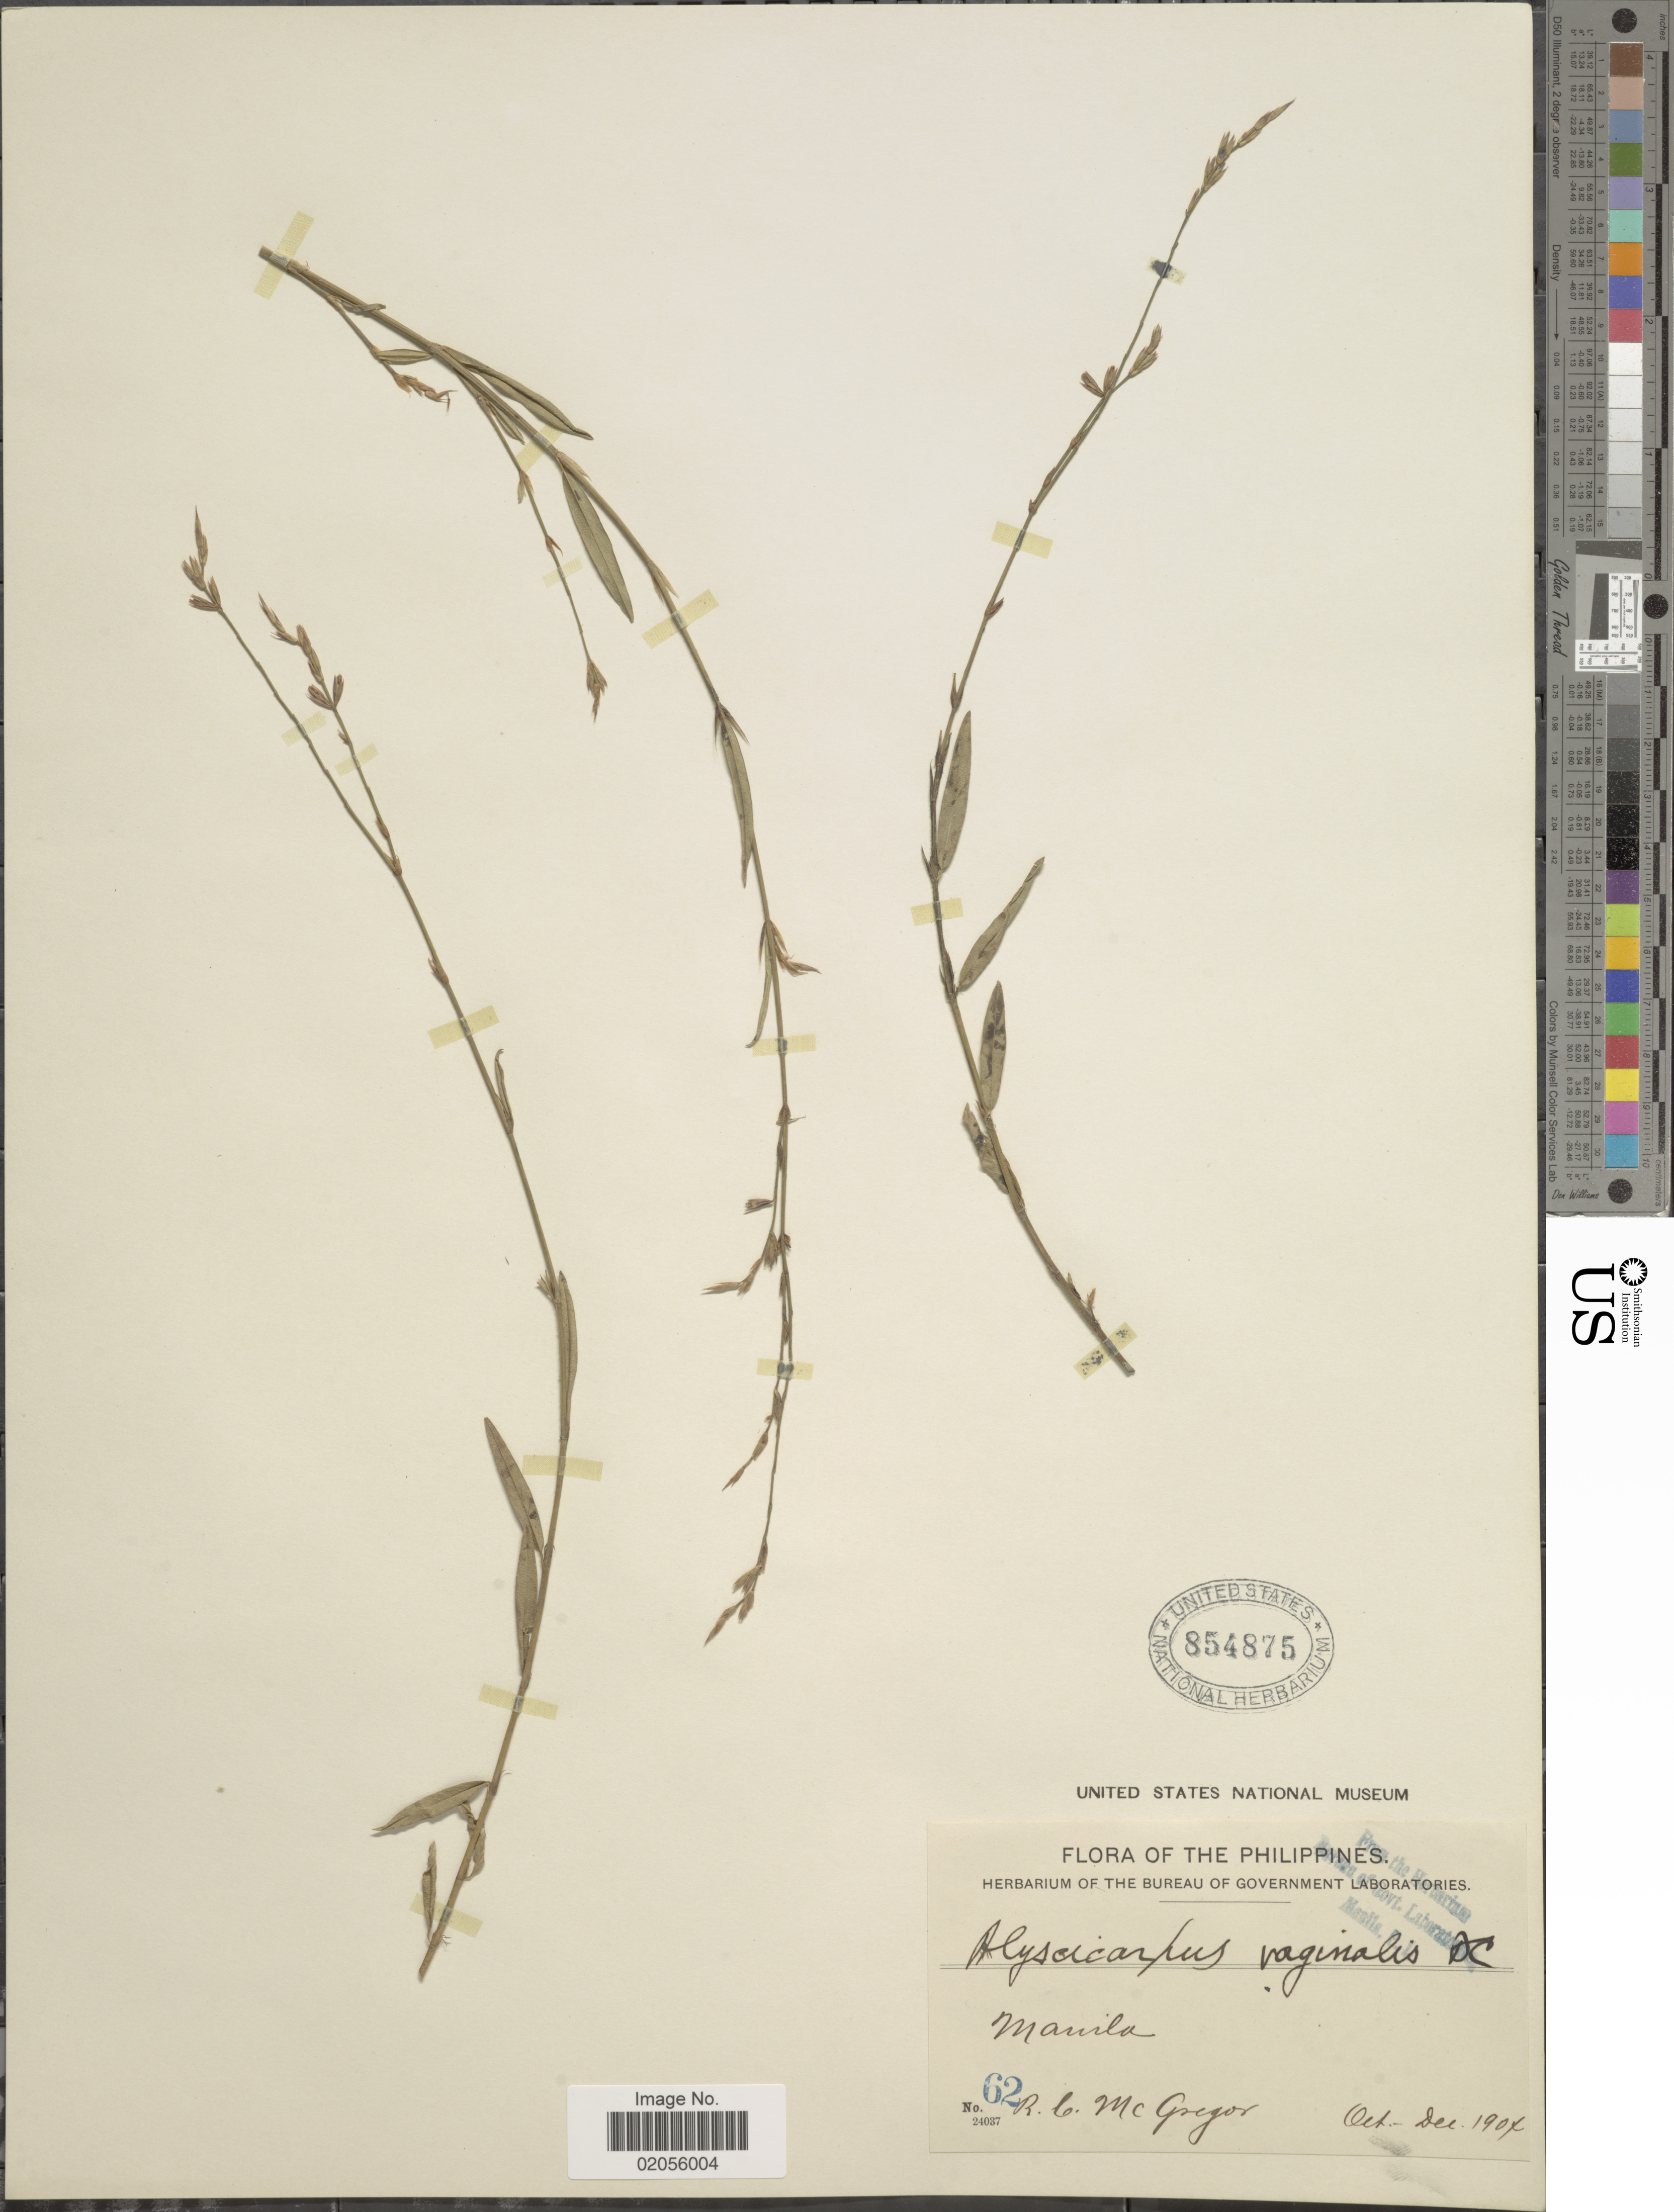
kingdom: Plantae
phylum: Tracheophyta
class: Magnoliopsida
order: Fabales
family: Fabaceae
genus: Alysicarpus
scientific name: Alysicarpus vaginalis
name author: (L.) DC.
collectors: R. C. McGregor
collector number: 62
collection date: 1904-10/1904-12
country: Philippines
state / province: National Capital Region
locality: Manila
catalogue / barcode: US 854875